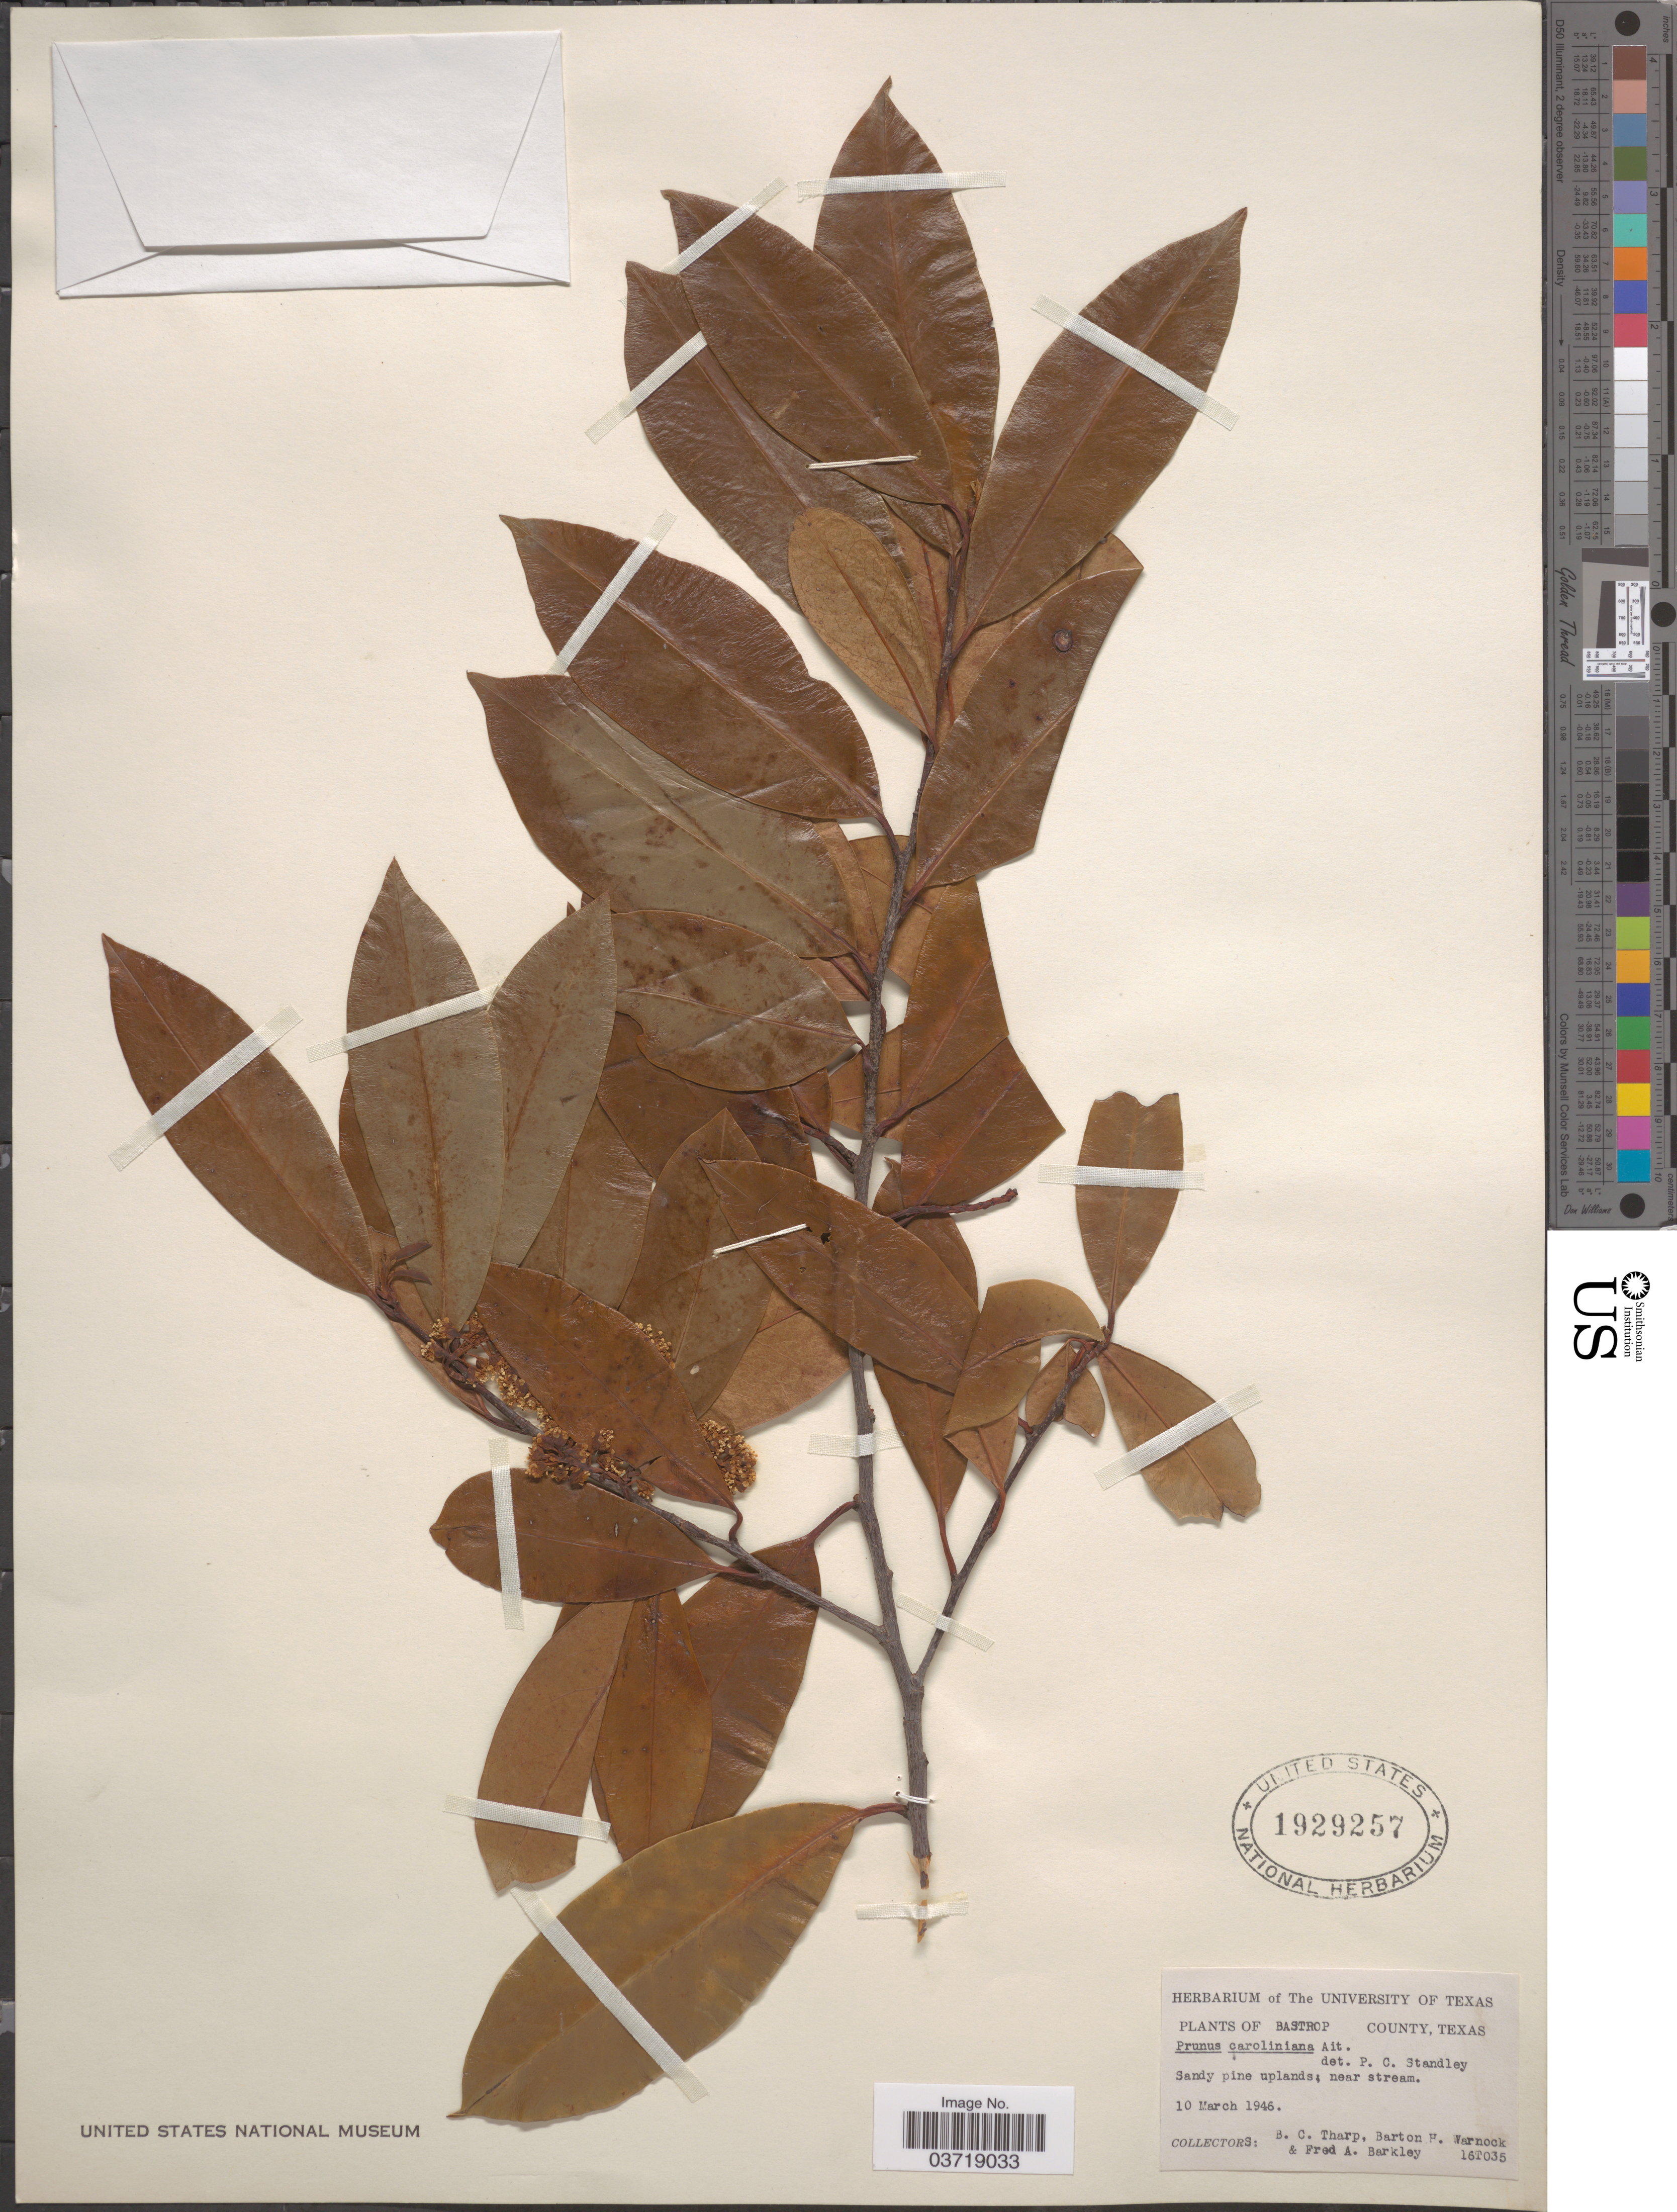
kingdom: Plantae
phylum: Tracheophyta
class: Magnoliopsida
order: Rosales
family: Rosaceae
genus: Prunus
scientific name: Prunus caroliniana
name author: (Mill.) Aiton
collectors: B. C. Tharp, B. H. Warnock & F. A. Barkley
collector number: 16T035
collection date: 1946-03-10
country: United States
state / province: Texas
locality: Bastrop County.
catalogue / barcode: US 1929257